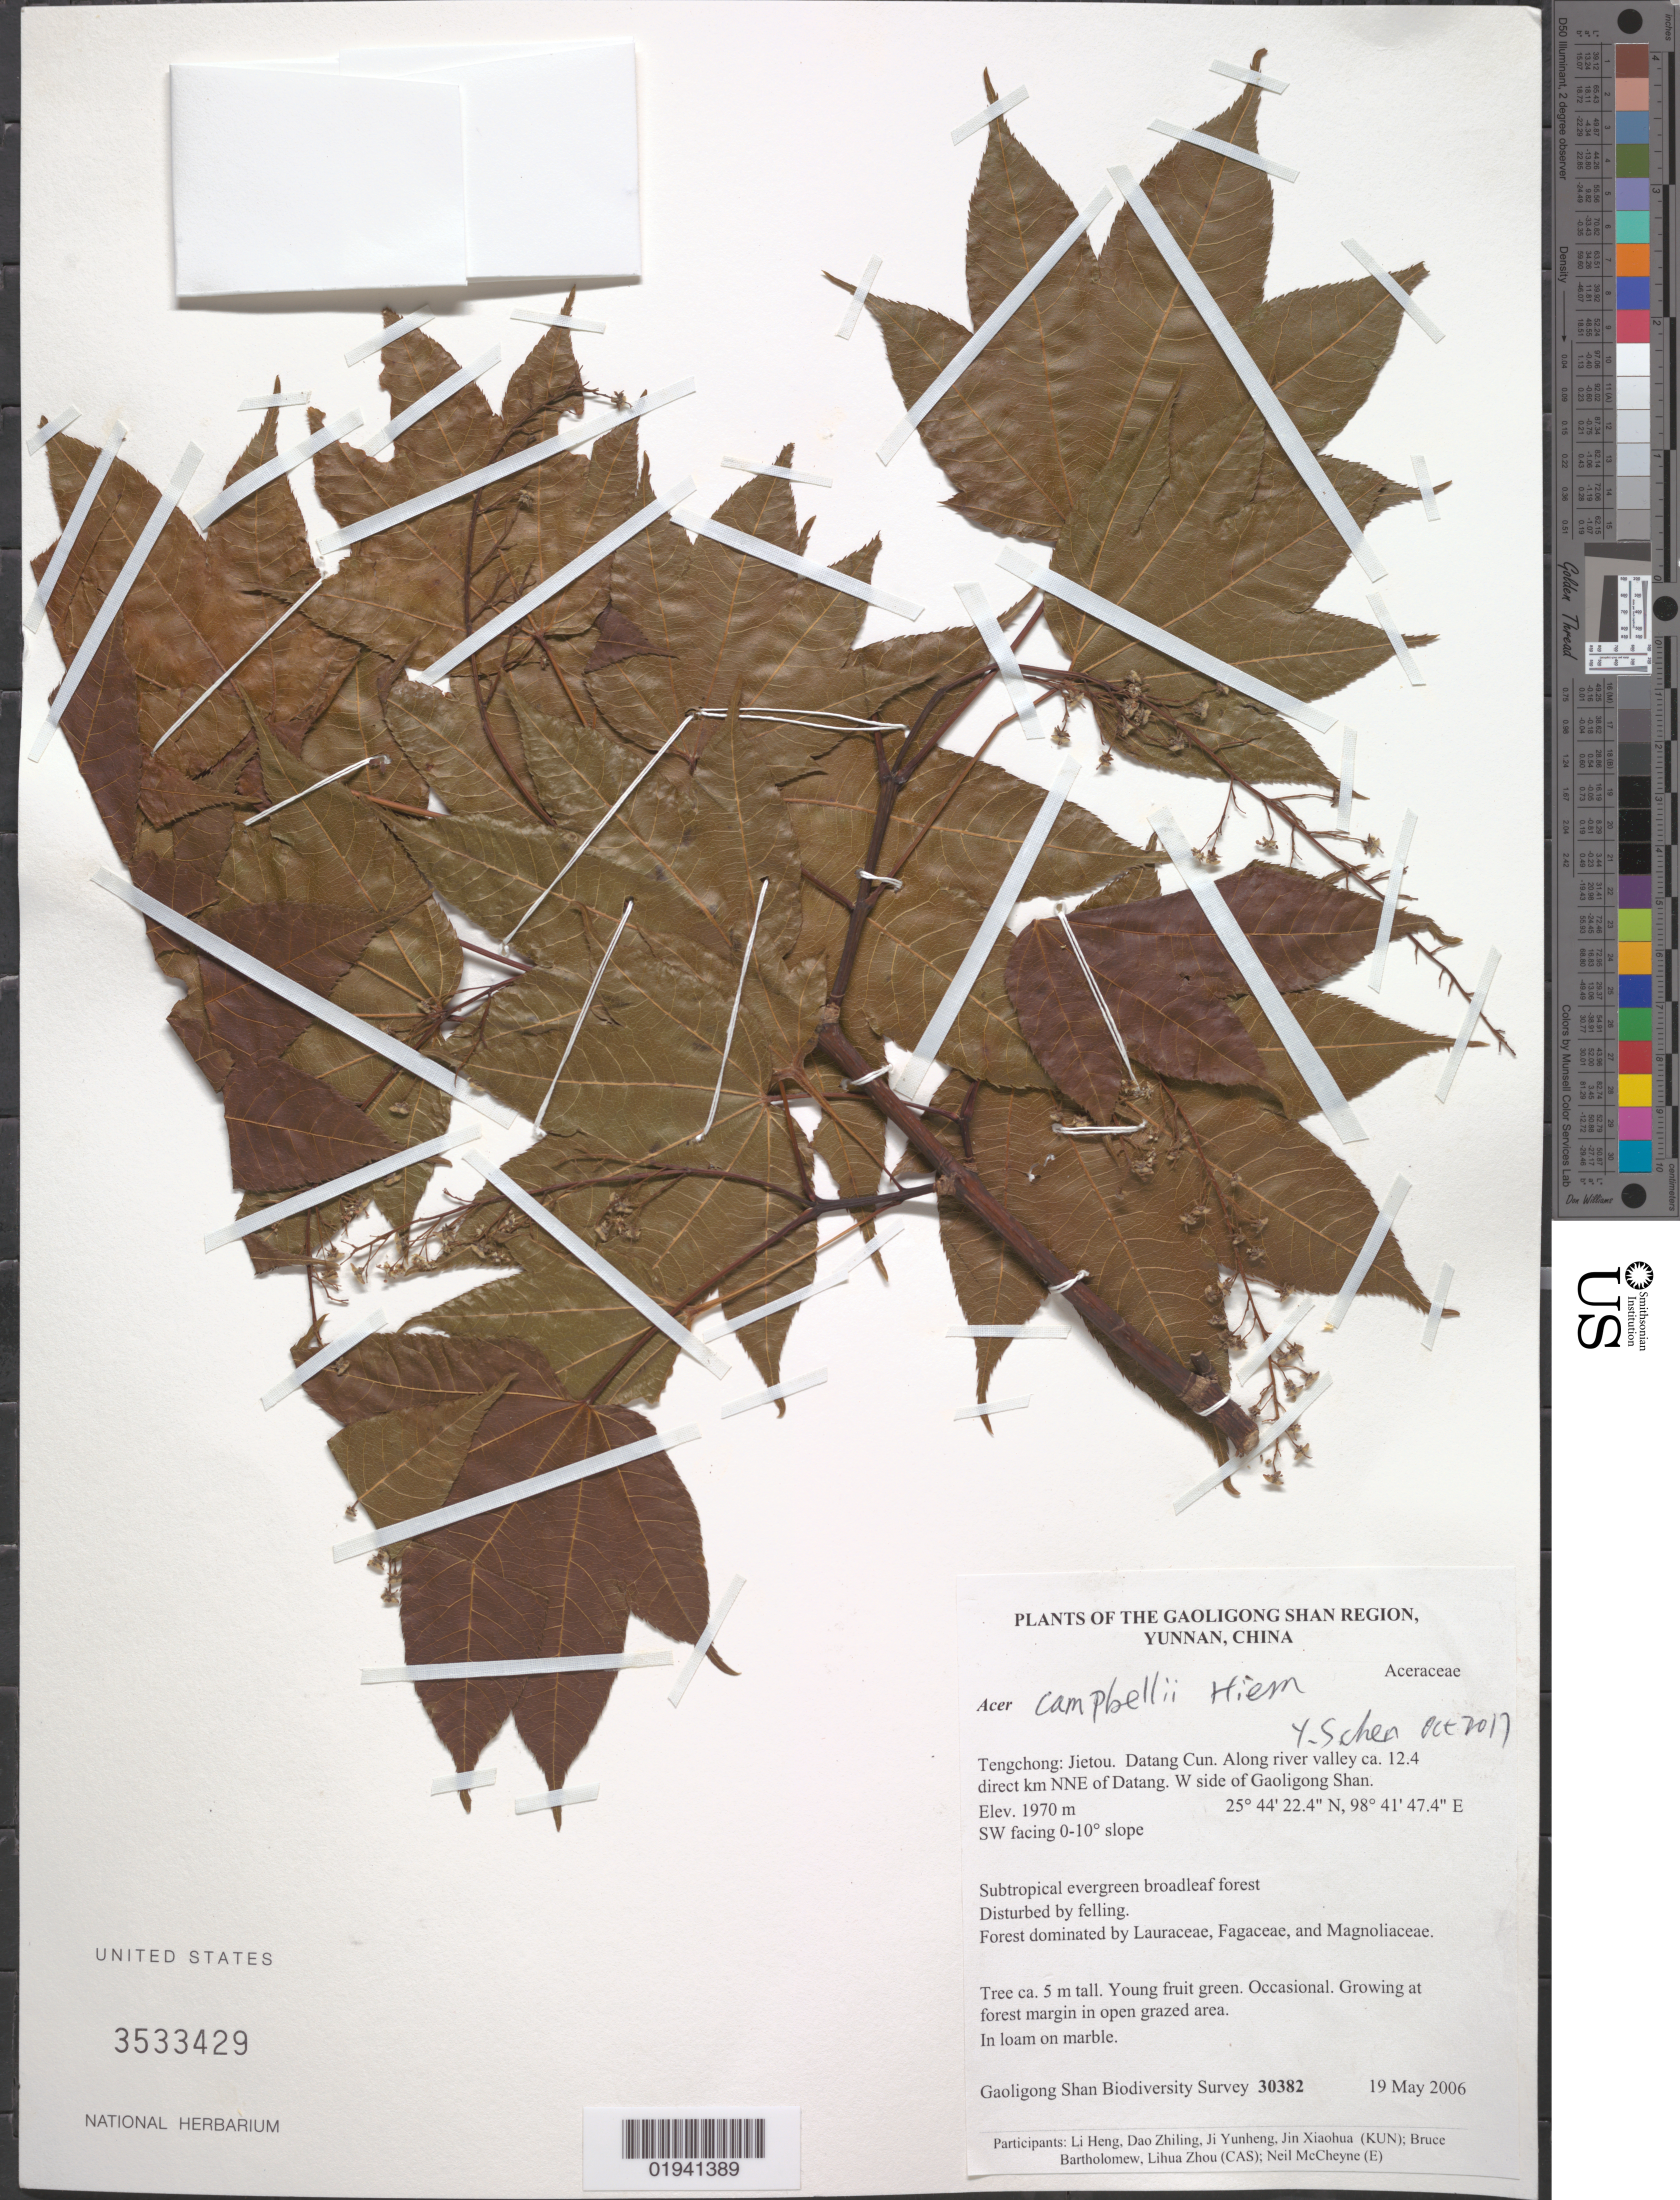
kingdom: Plantae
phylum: Tracheophyta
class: Magnoliopsida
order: Sapindales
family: Sapindaceae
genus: Acer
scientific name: Acer campbellii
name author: Hook. f. & Thomson ex Hiern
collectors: Gaoligong Shan Biodiversity Survey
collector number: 30382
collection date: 2006-05-19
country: China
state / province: Yunnan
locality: Tengchong: Jietou, Datang Cun. Along river valley ca. 12.4 direct km NNE of Datang. W side of Gaoligong Shan.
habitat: SW facing 0-10 degree slope, subtropical evergreen broadleaf forest, disturbed by felling, growing at forest margin in open grazed area, in loam on marble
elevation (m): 1970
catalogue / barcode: US 3533429